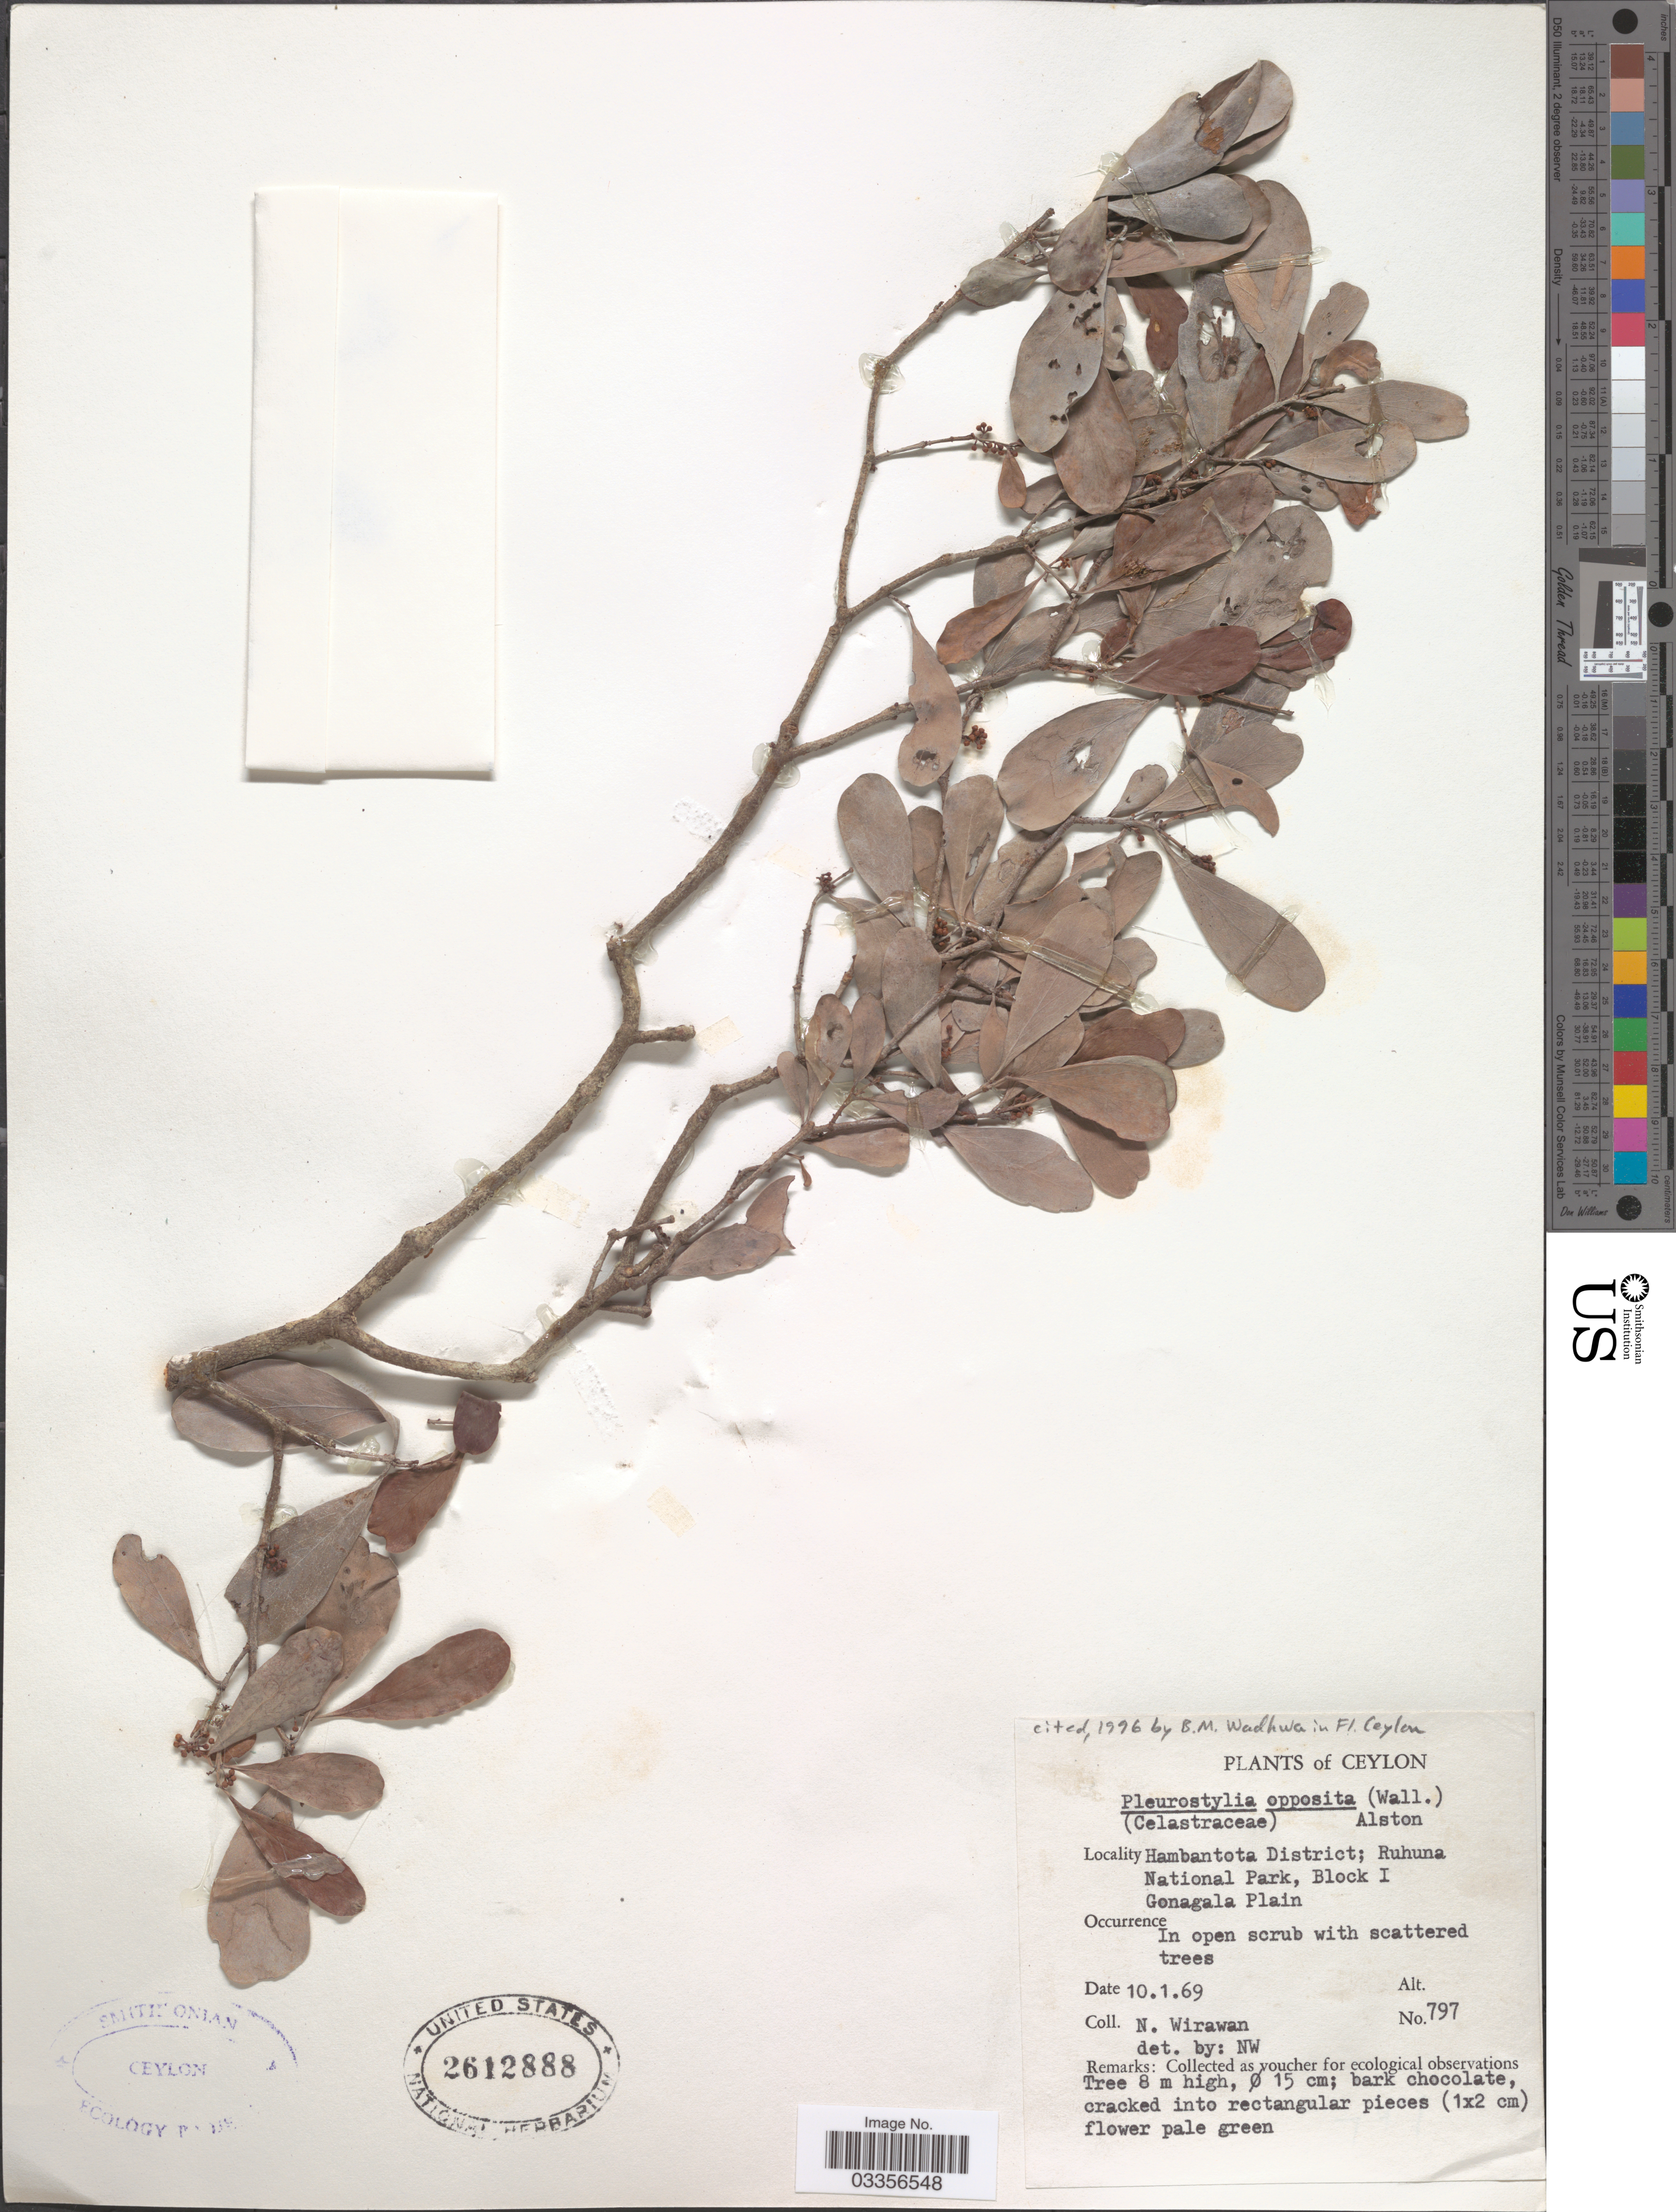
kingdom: Plantae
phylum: Tracheophyta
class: Magnoliopsida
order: Celastrales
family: Celastraceae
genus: Pleurostylia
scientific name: Pleurostylia opposita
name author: (Wall.) Alston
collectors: N. Wirawan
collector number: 797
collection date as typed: Transcribed d/m/y: 10/1/69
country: Sri Lanka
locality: Ceylon, Hambantota District; Ruhuna National Park, Block 1, Gonagala Plain.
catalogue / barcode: US 2612888